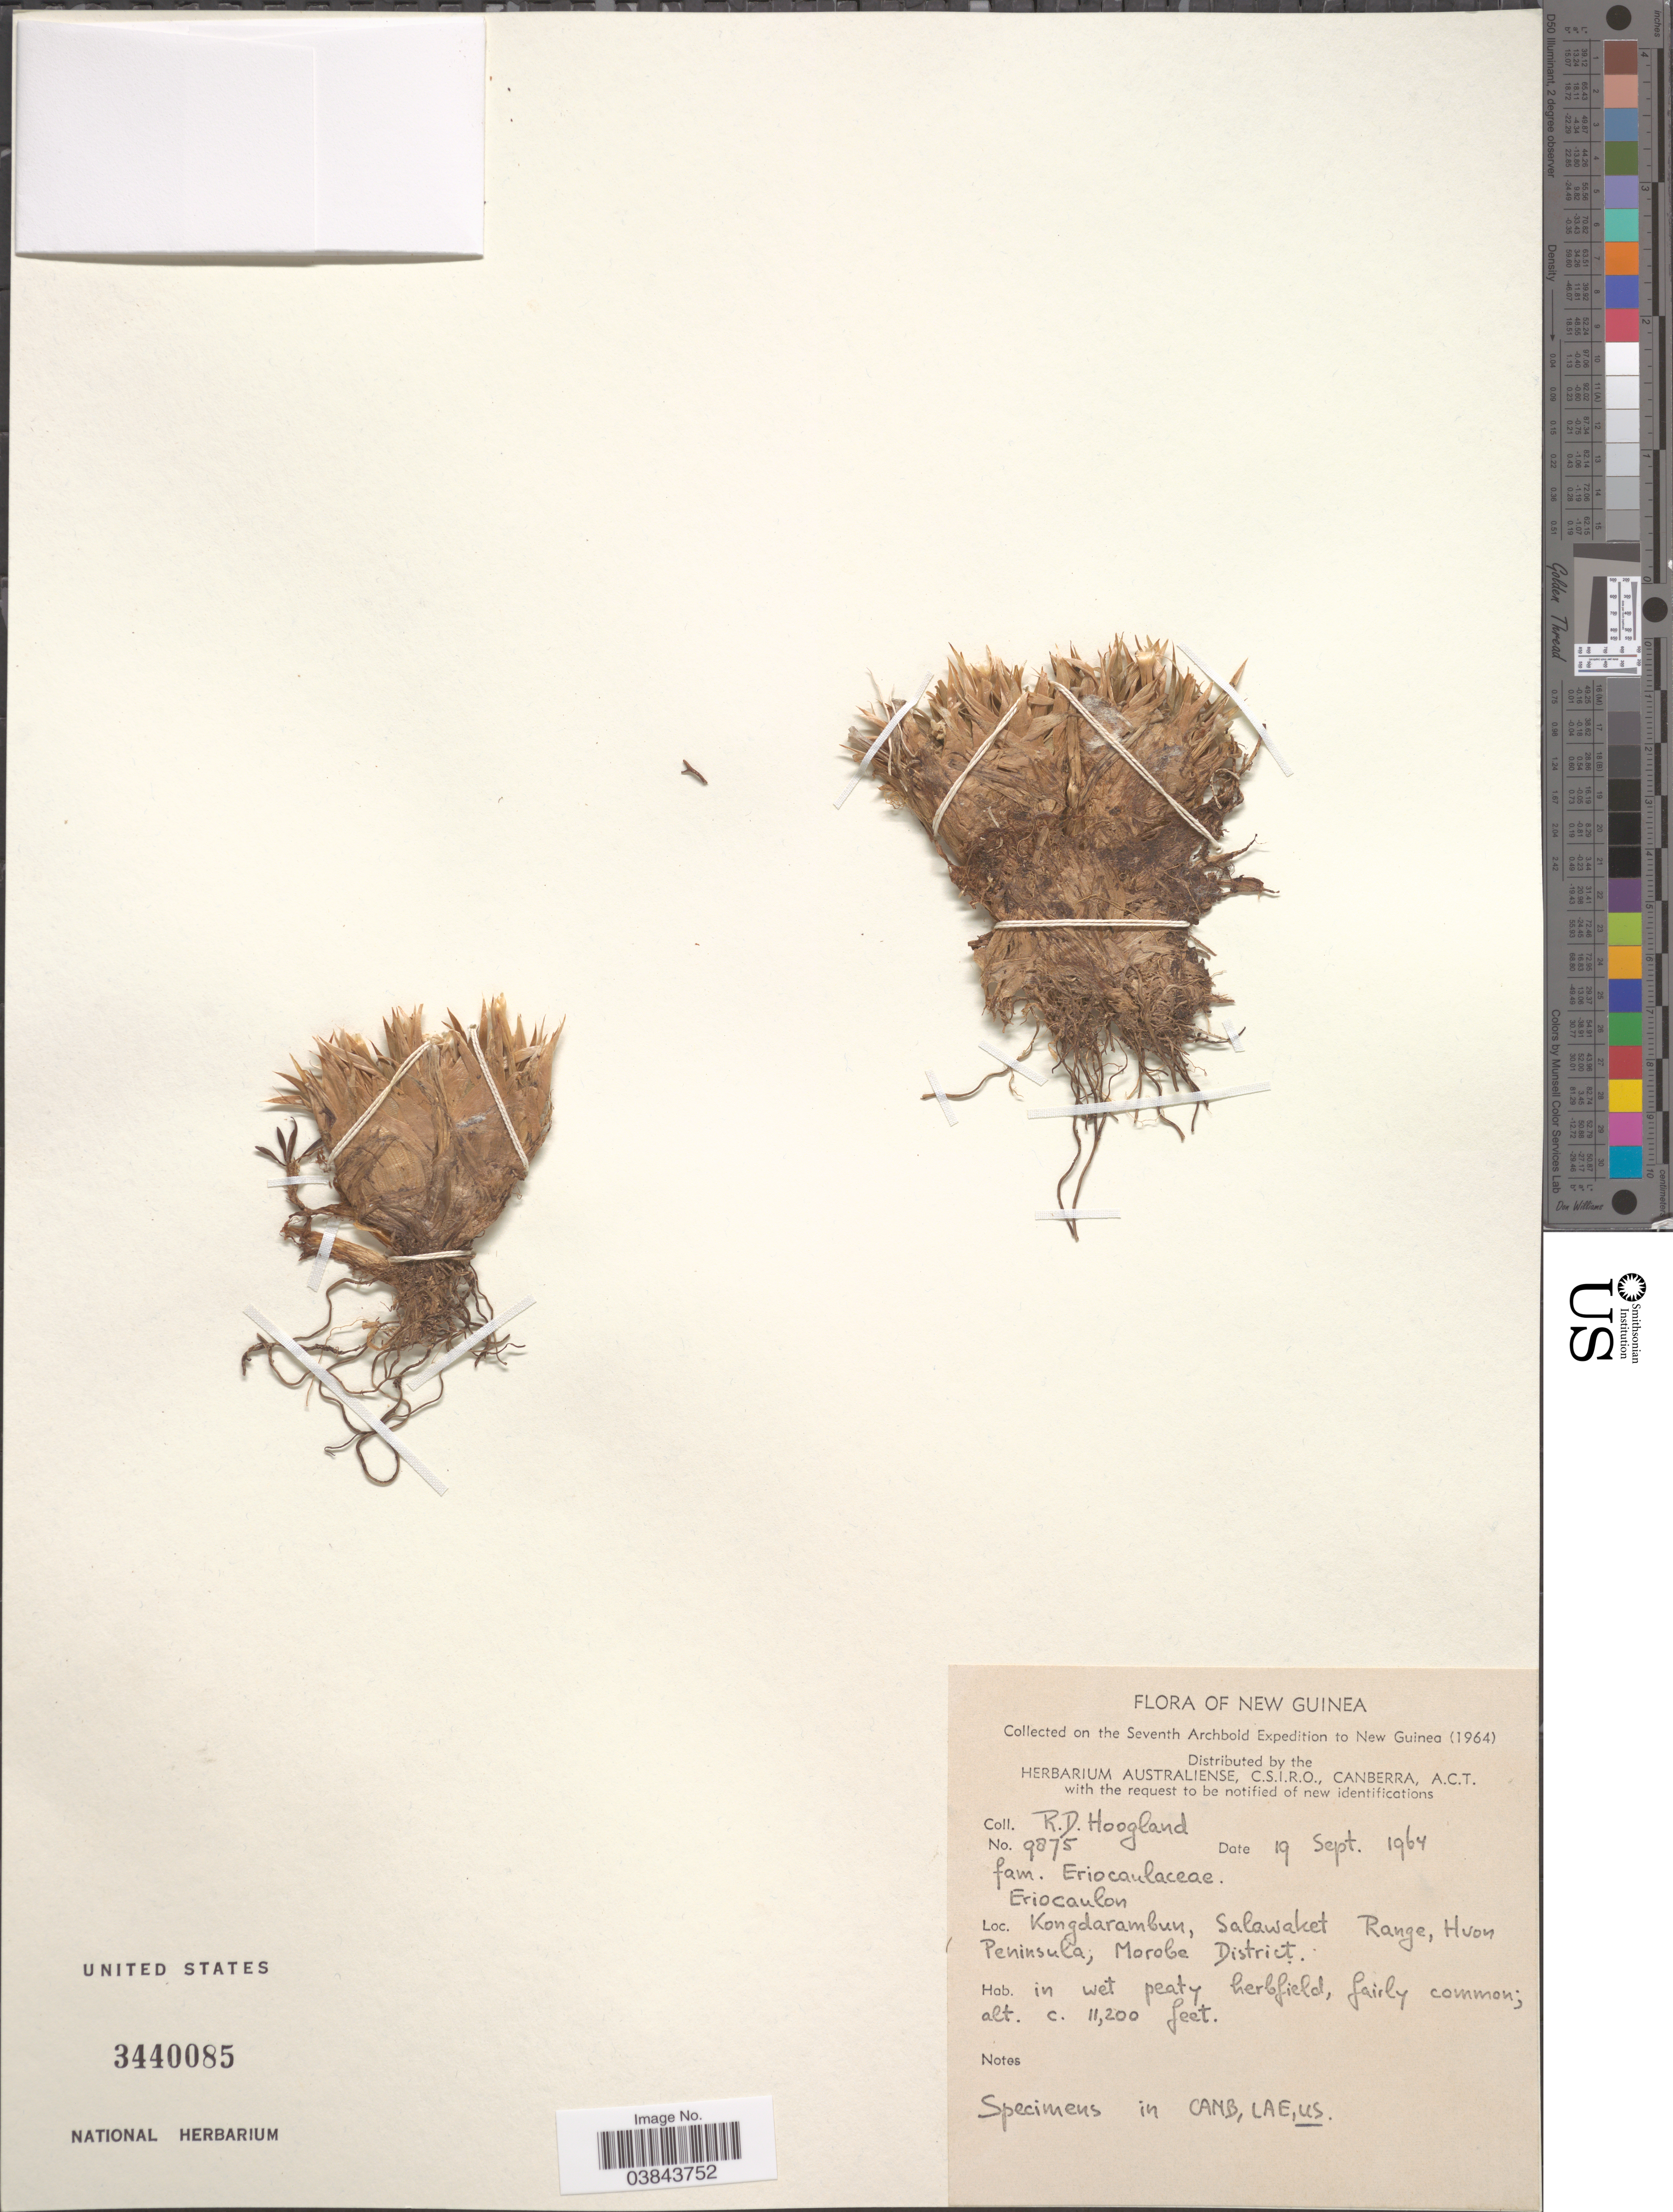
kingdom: Plantae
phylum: Tracheophyta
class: Liliopsida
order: Poales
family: Eriocaulaceae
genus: Eriocaulon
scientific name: Eriocaulon sp.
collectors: R. D. Hoogland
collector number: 9875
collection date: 1964-09-19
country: Papua New Guinea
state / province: Morobe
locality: New Guinea. Kongdarambun, Salawaket Range, Huon Peninsula, Morobe District.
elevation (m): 3414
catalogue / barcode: US 3440085